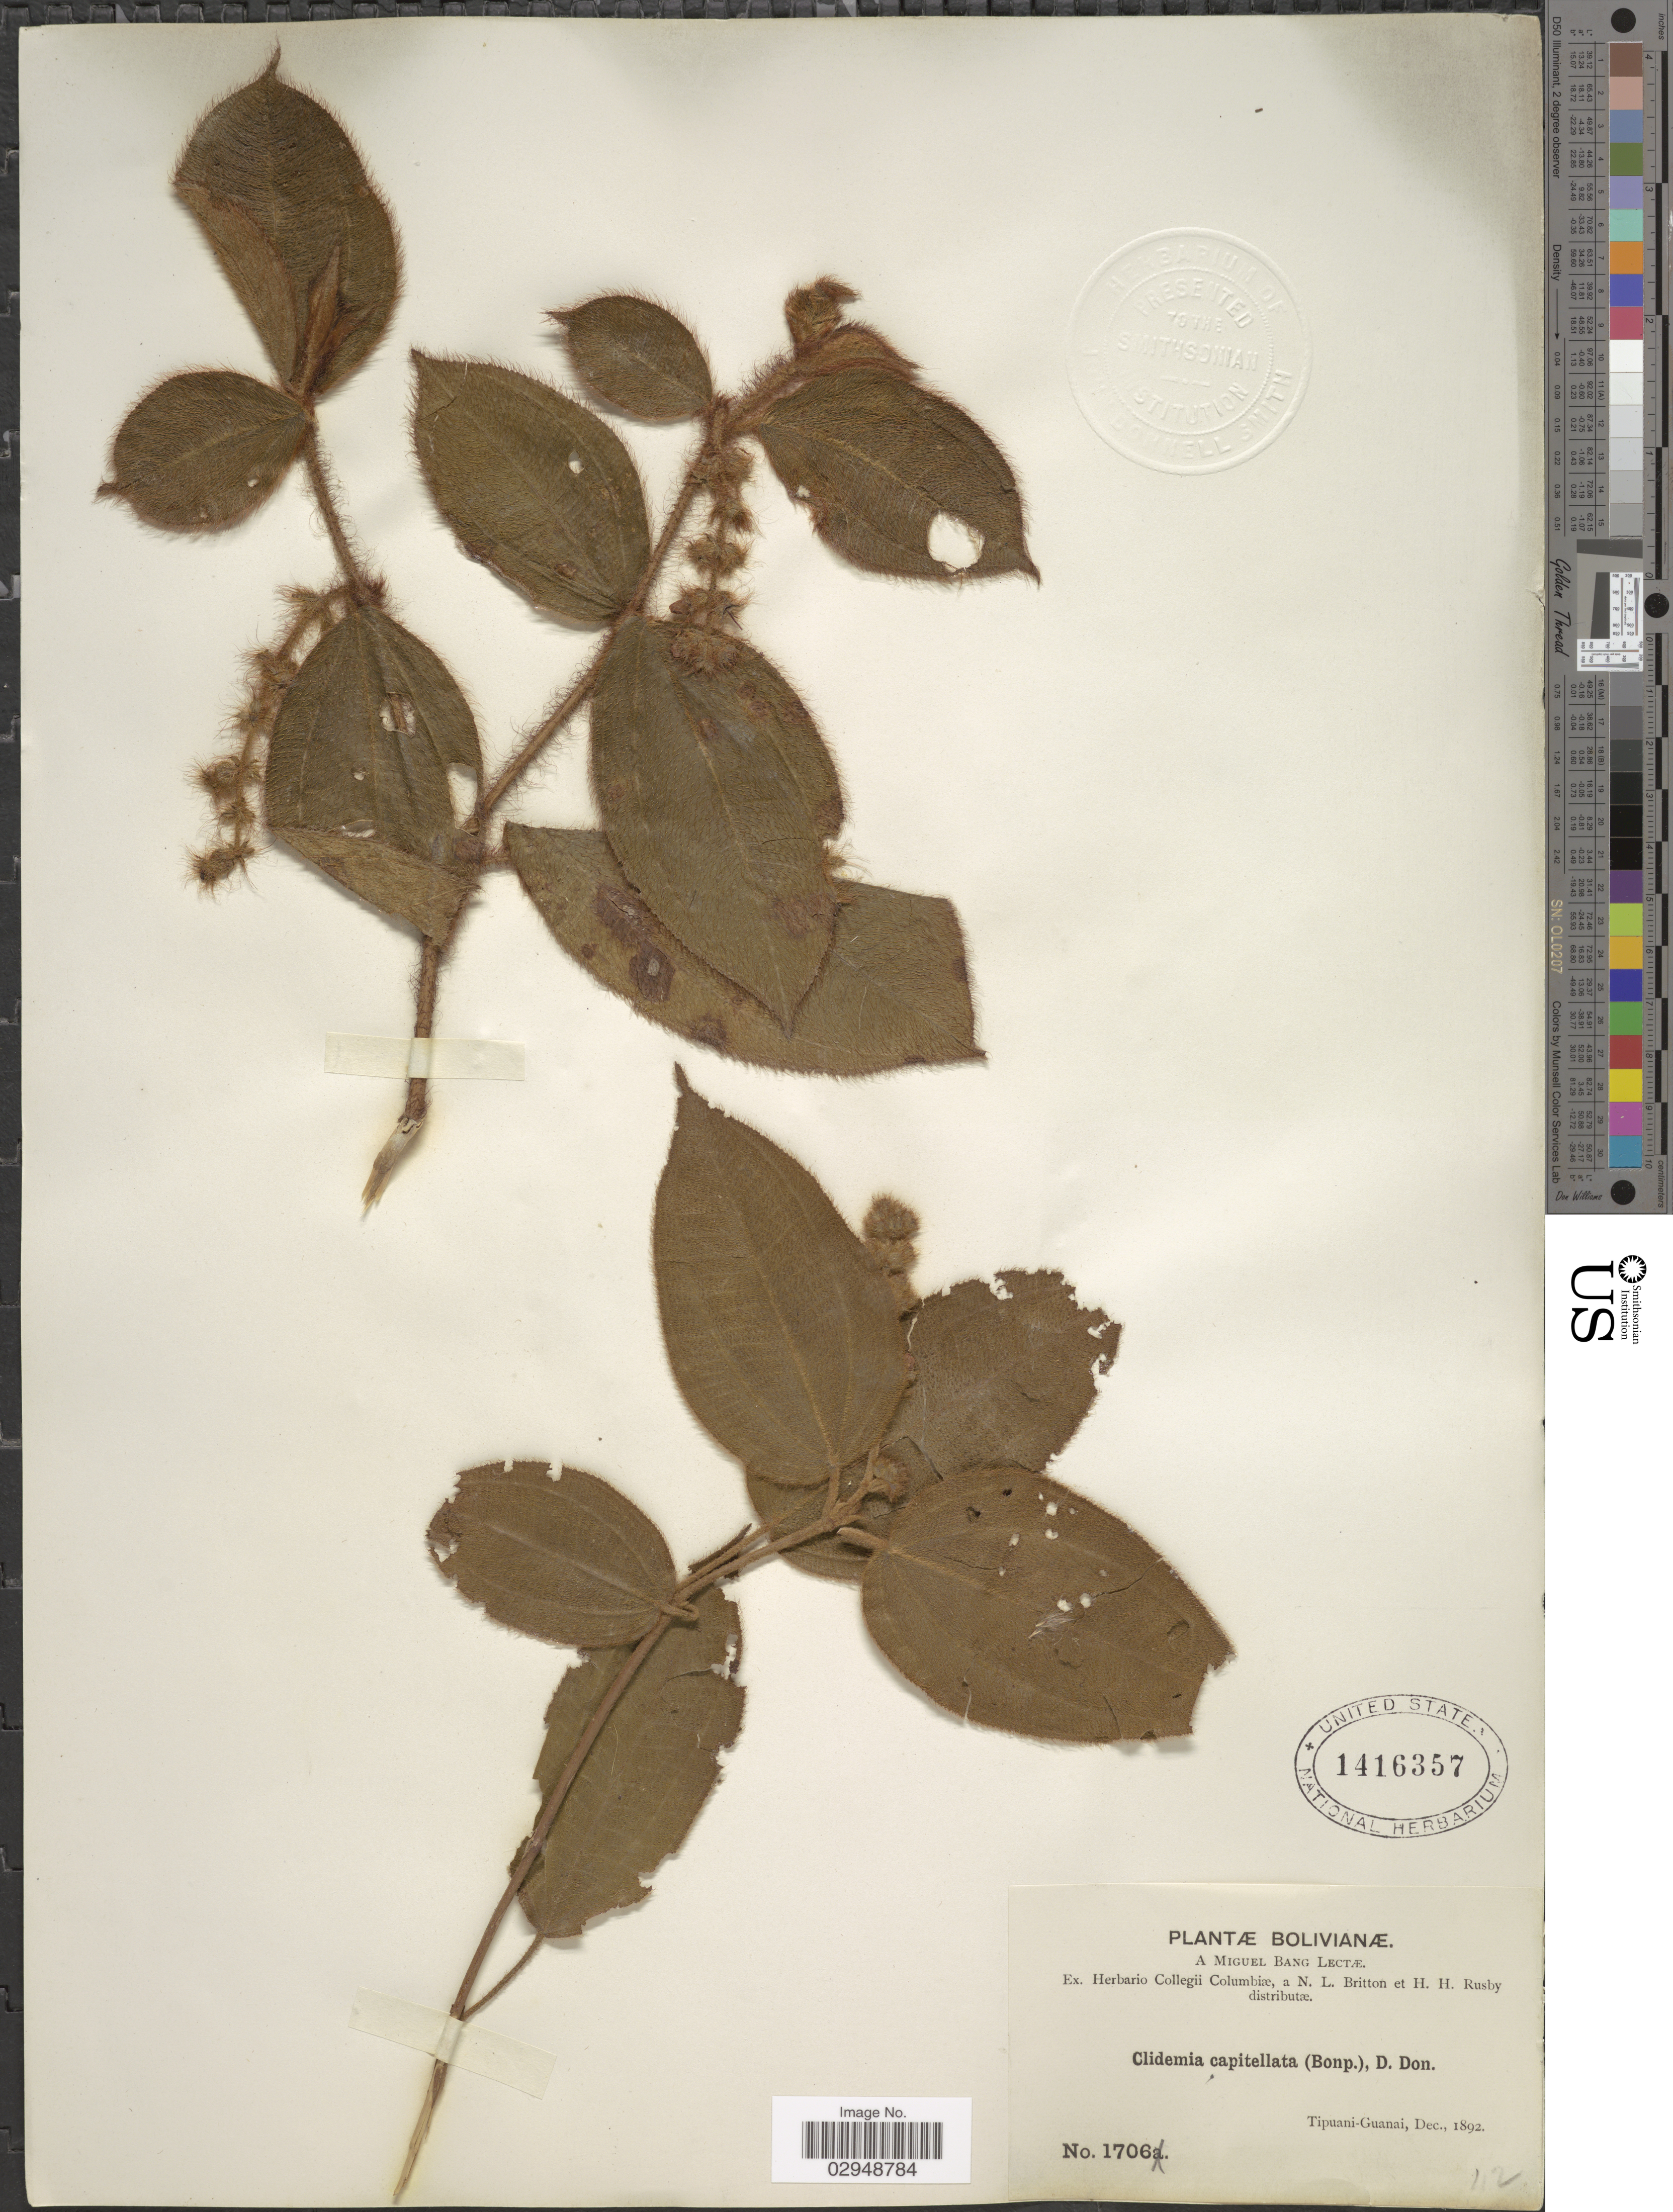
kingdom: Plantae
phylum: Tracheophyta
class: Magnoliopsida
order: Myrtales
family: Melastomataceae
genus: Clidemia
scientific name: Clidemia capitellata var. dependens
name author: (Pav. & D. Don) J.F. Macbr.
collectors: M. Bang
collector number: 1706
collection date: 1892-12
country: Bolivia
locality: Tipuani-Guanai.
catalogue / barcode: US 1416357